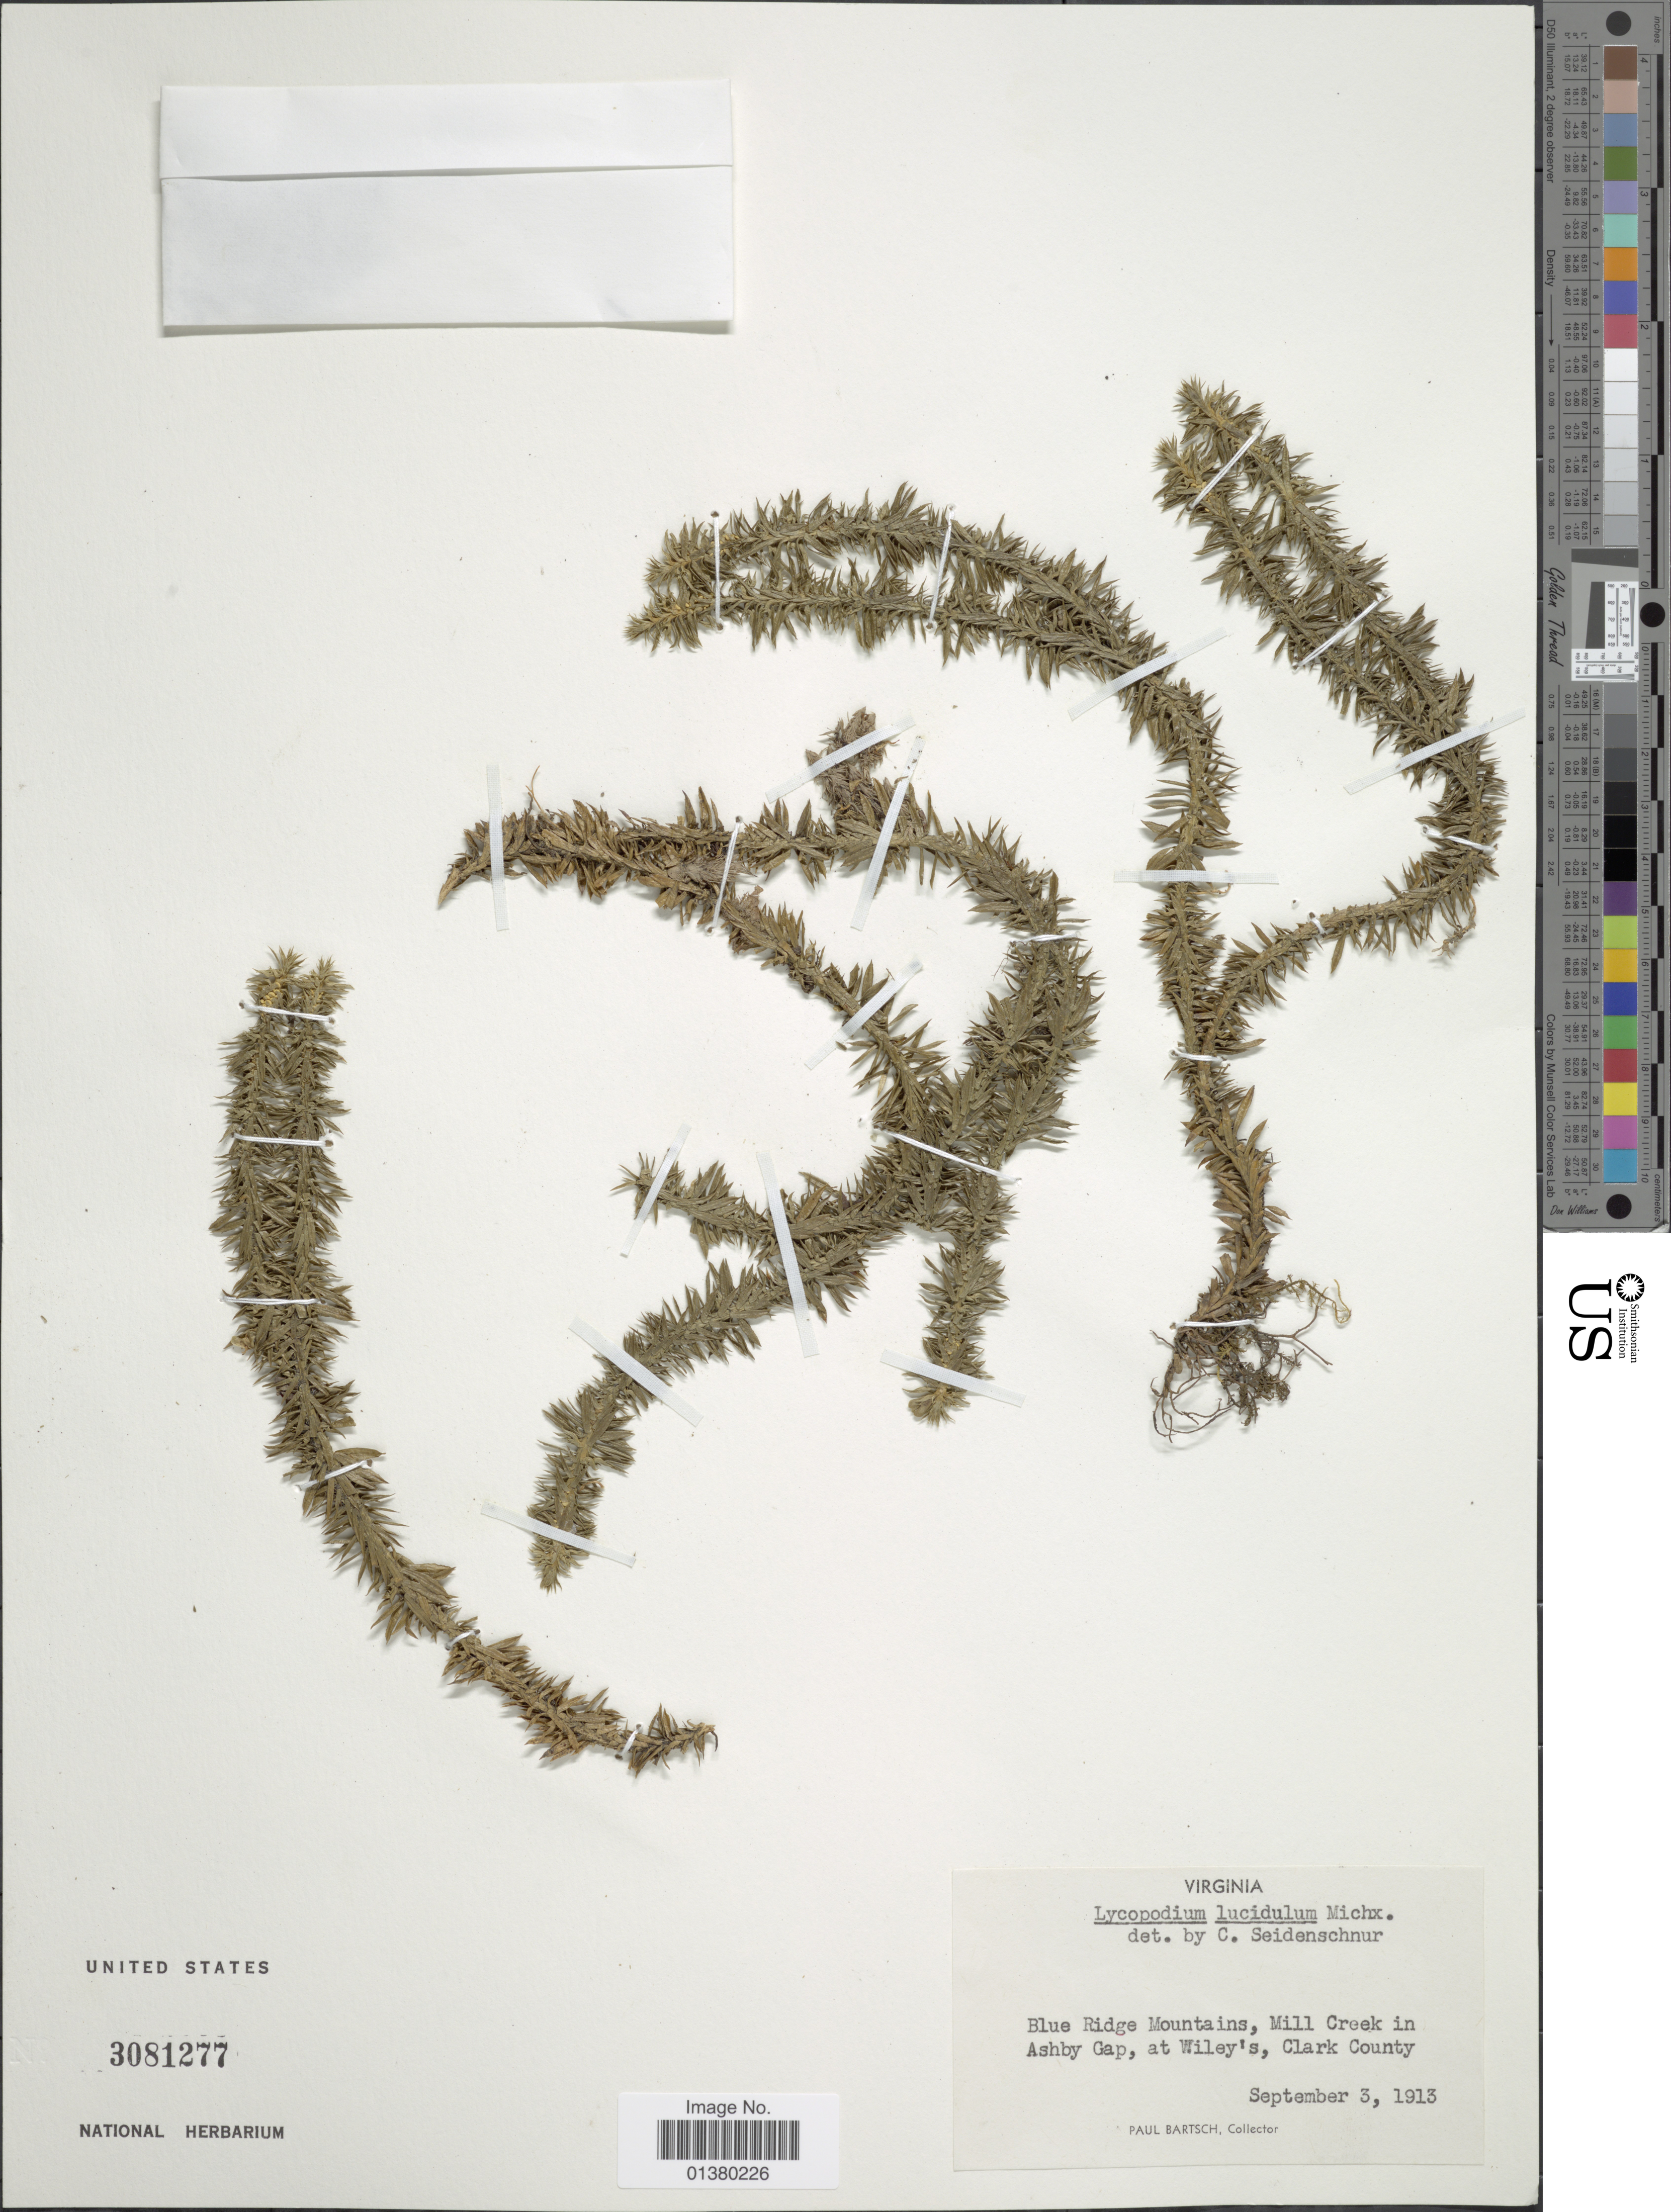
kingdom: Plantae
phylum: Tracheophyta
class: Lycopodiopsida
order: Lycopodiales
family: Lycopodiaceae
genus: Huperzia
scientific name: Huperzia lucidula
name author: (Michx.) Trevis.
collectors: P. Bartsch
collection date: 1913-09-03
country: United States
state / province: Virginia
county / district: Clarke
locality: Blue Ridge Mountains, Mill Creek in Ashby Gap, at Wiley's.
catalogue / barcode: US 3081277